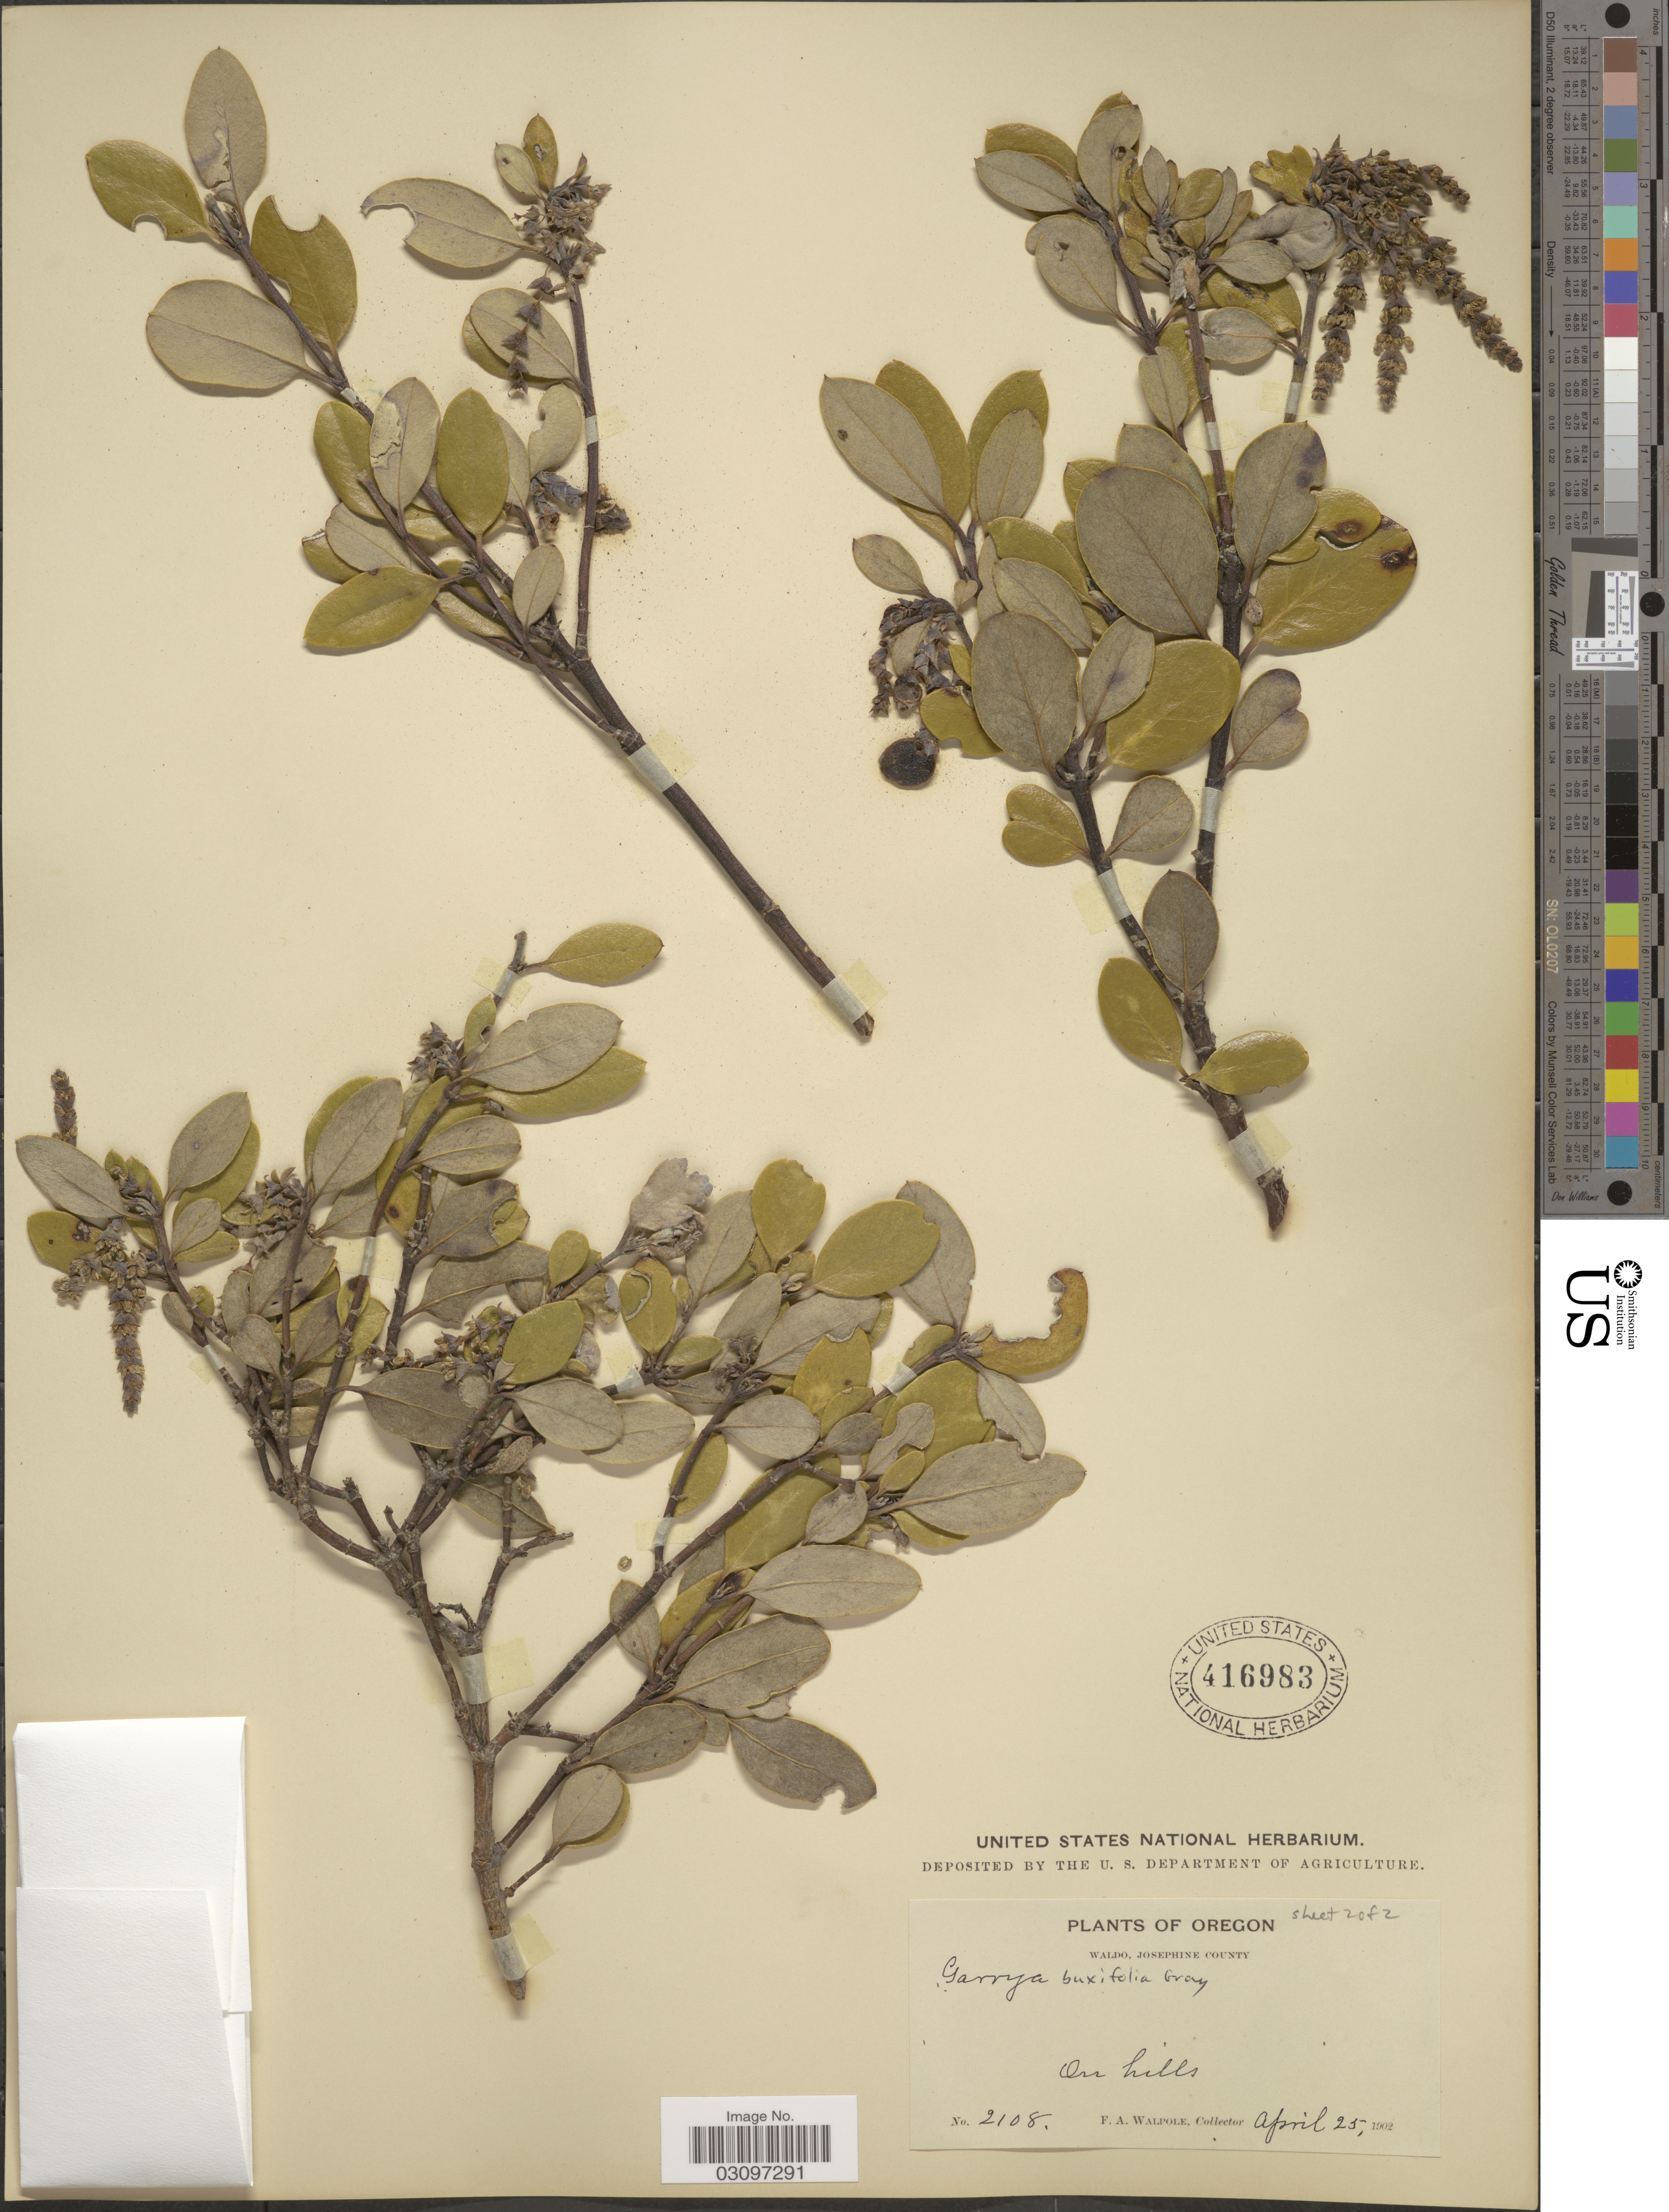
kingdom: Plantae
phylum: Tracheophyta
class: Magnoliopsida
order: Garryales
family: Garryaceae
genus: Garrya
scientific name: Garrya buxifolia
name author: A. Gray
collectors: F. Walpole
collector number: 2108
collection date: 1902-04-25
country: United States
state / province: Oregon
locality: Waldo, Josephine County. On hills.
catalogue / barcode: US 416983